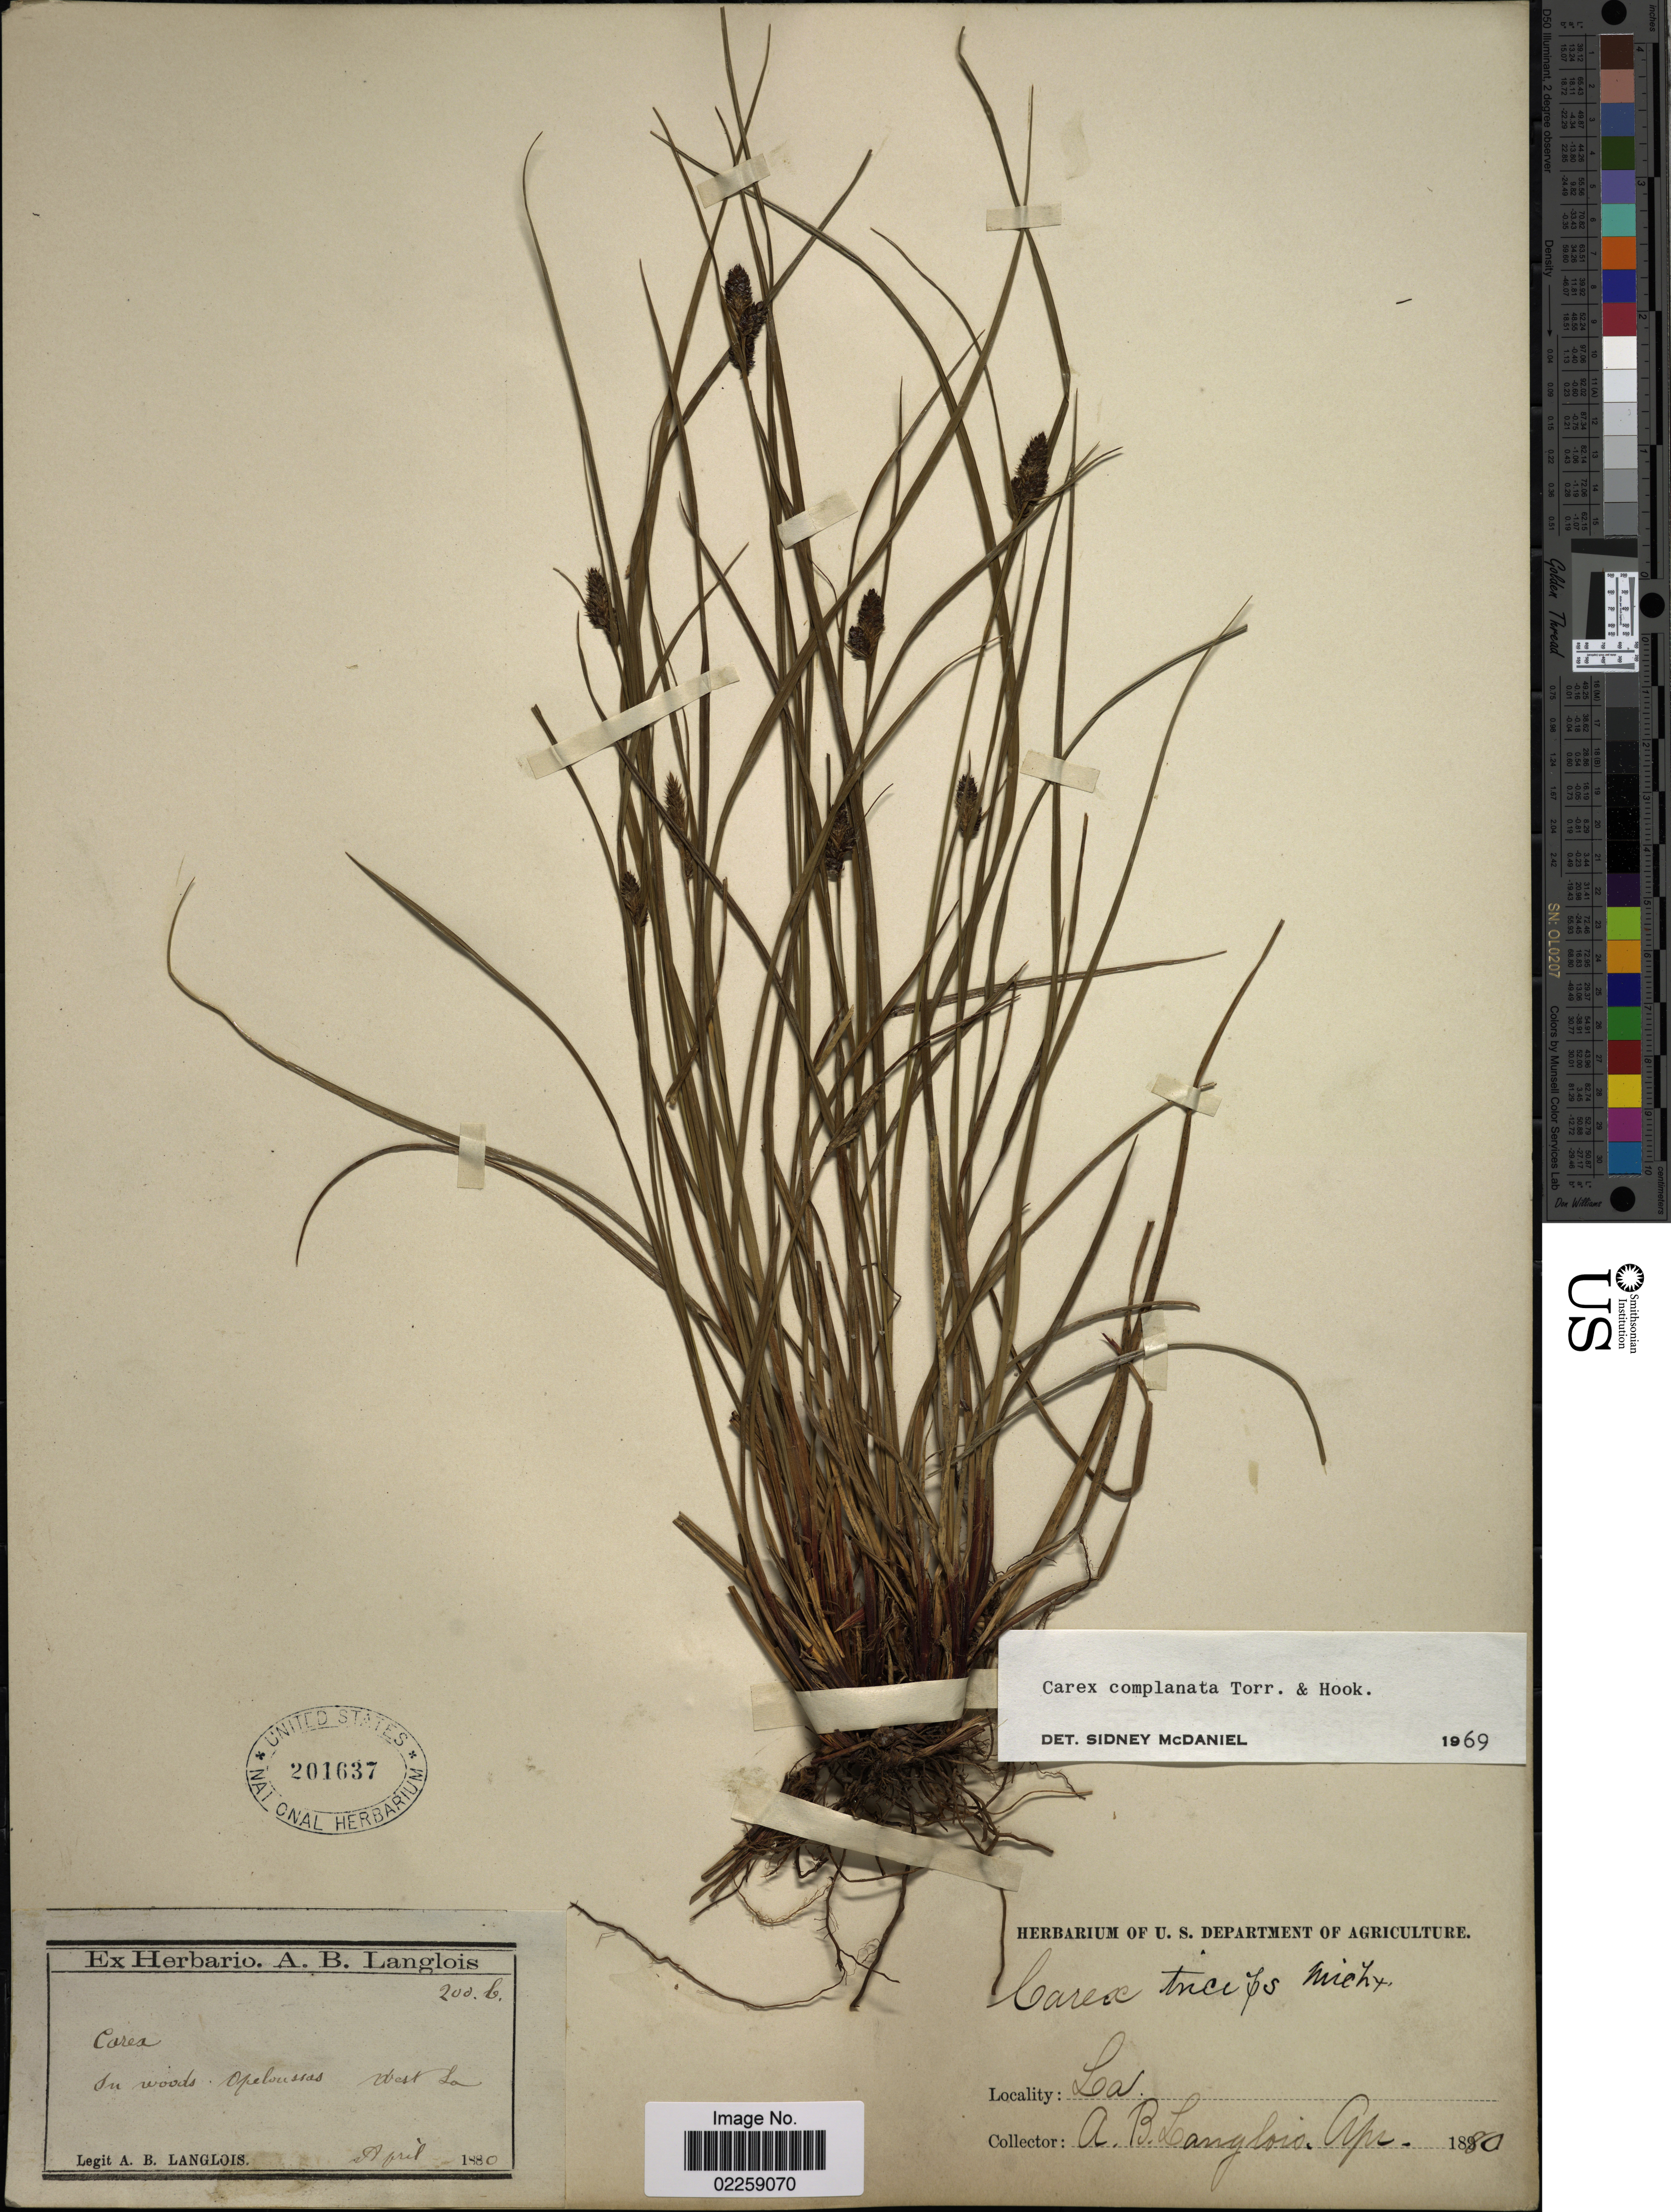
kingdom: Plantae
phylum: Tracheophyta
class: Liliopsida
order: Poales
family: Cyperaceae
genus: Carex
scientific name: Carex complanata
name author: Torr. & Hook.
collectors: A. Langlois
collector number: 200B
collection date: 1880-04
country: United States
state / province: Louisiana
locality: In woods, Opelousas, West La.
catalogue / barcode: US 201637